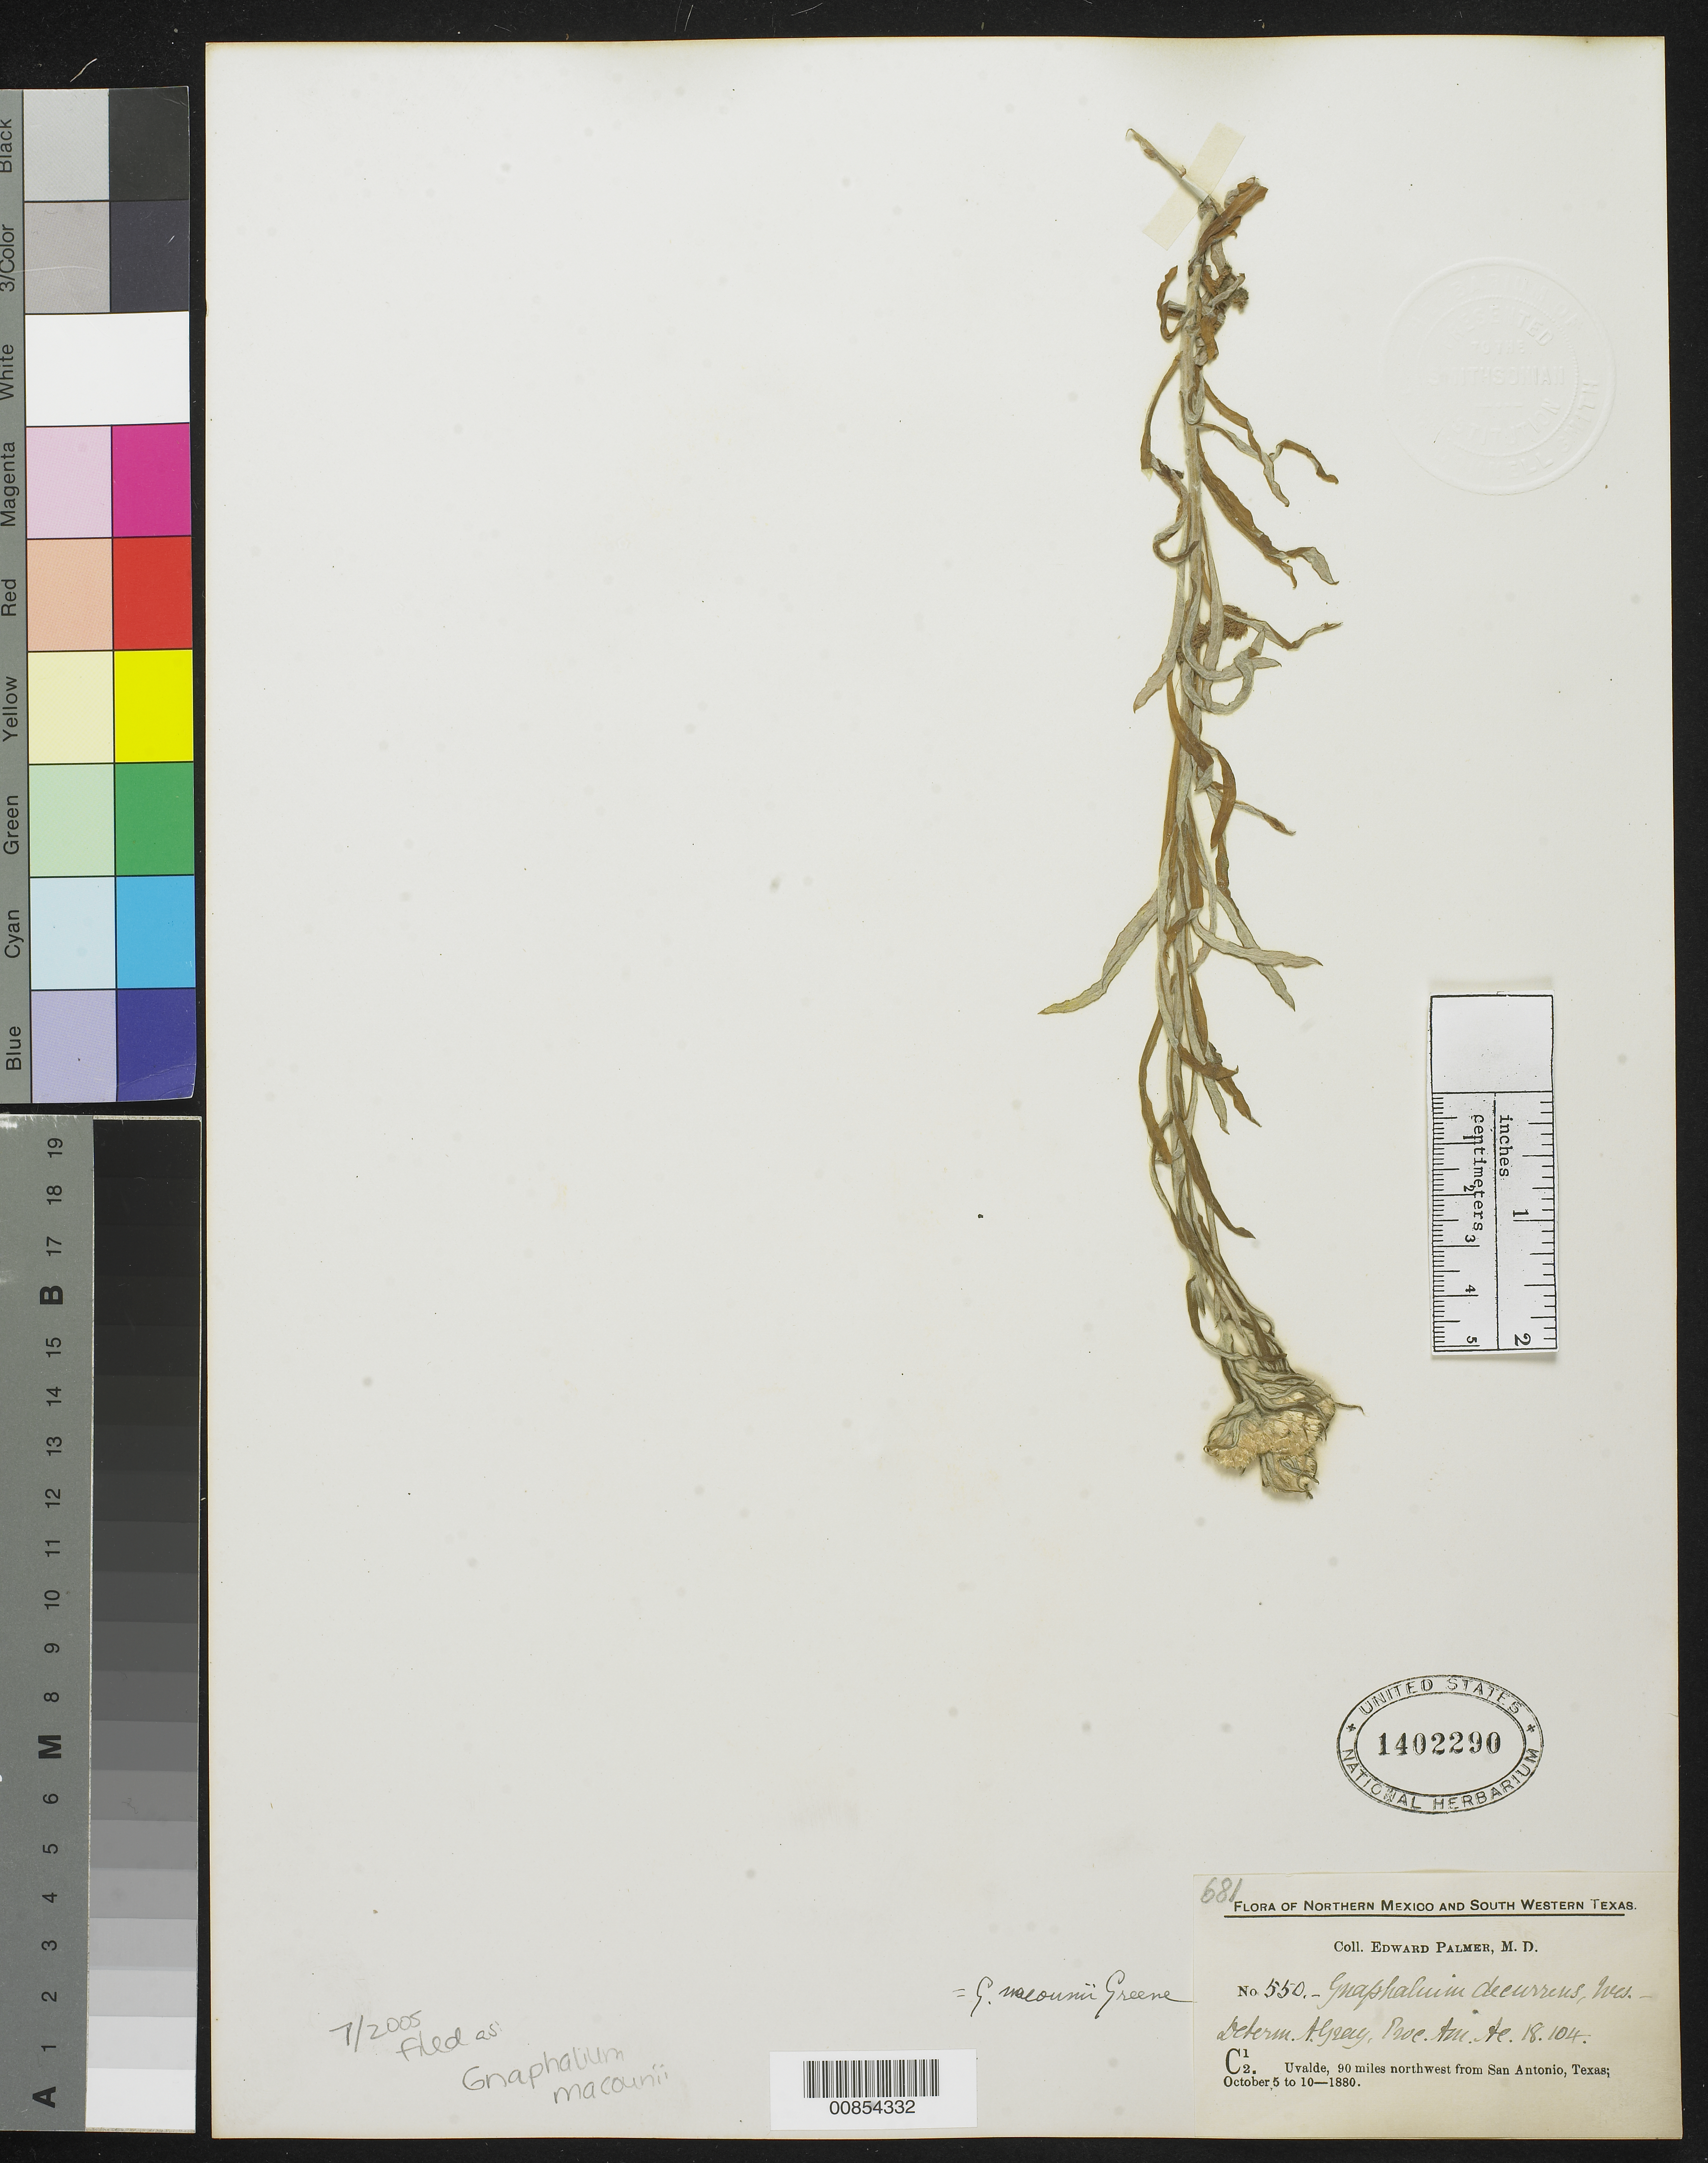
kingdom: Plantae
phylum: Tracheophyta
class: Magnoliopsida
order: Asterales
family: Asteraceae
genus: Pseudognaphalium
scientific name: Pseudognaphalium macounii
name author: (Greene) Kartesz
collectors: E. Palmer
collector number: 550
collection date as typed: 05 Oct 1880 to 10 Oct 1880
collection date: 1880-10-05/1880-10-10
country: United States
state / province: Texas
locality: C12. Uvalde, 90 miles northwest from San Antonio, Texas.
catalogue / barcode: US 1402290